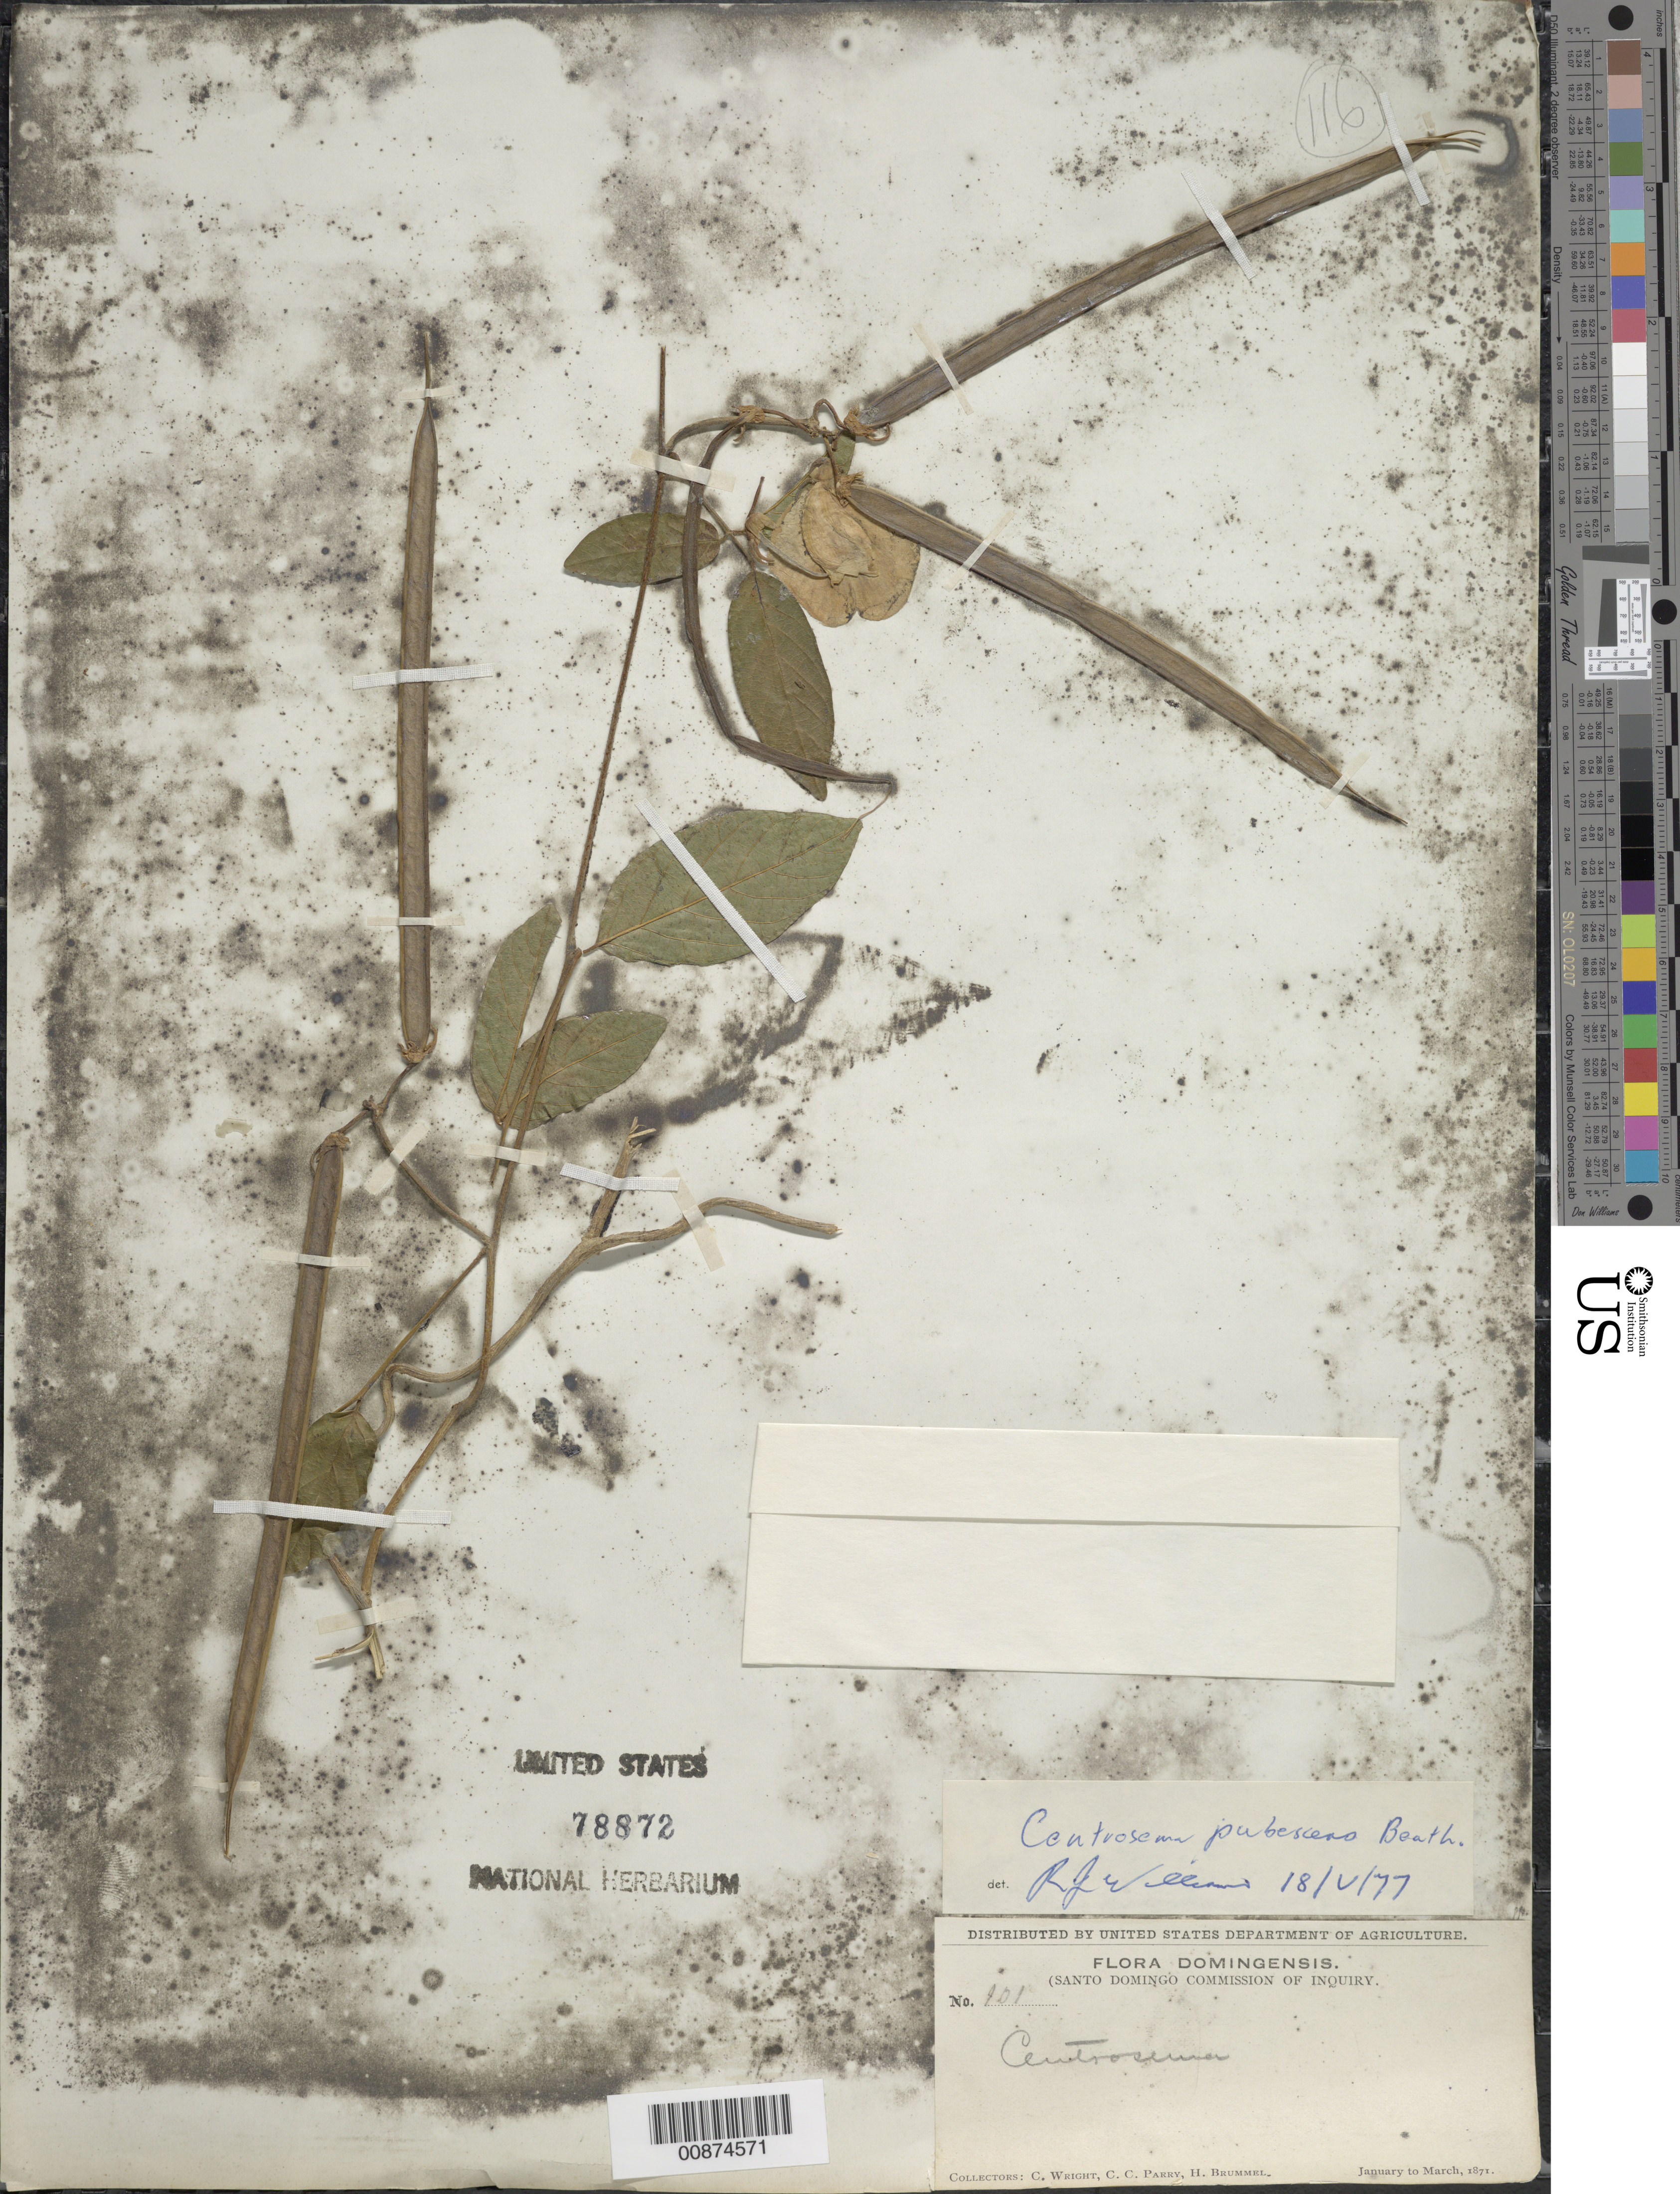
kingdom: Plantae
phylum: Tracheophyta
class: Magnoliopsida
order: Fabales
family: Fabaceae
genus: Centrosema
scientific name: Centrosema pubescens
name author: Benth.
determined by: Williams, R. J.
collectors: C. Wright, C. C. Parry & H. Brummel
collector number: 101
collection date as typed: Jan 1871 to -- Mar 1871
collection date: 1871-01/1871-03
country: Dominican Republic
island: Hispaniola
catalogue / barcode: US 78872